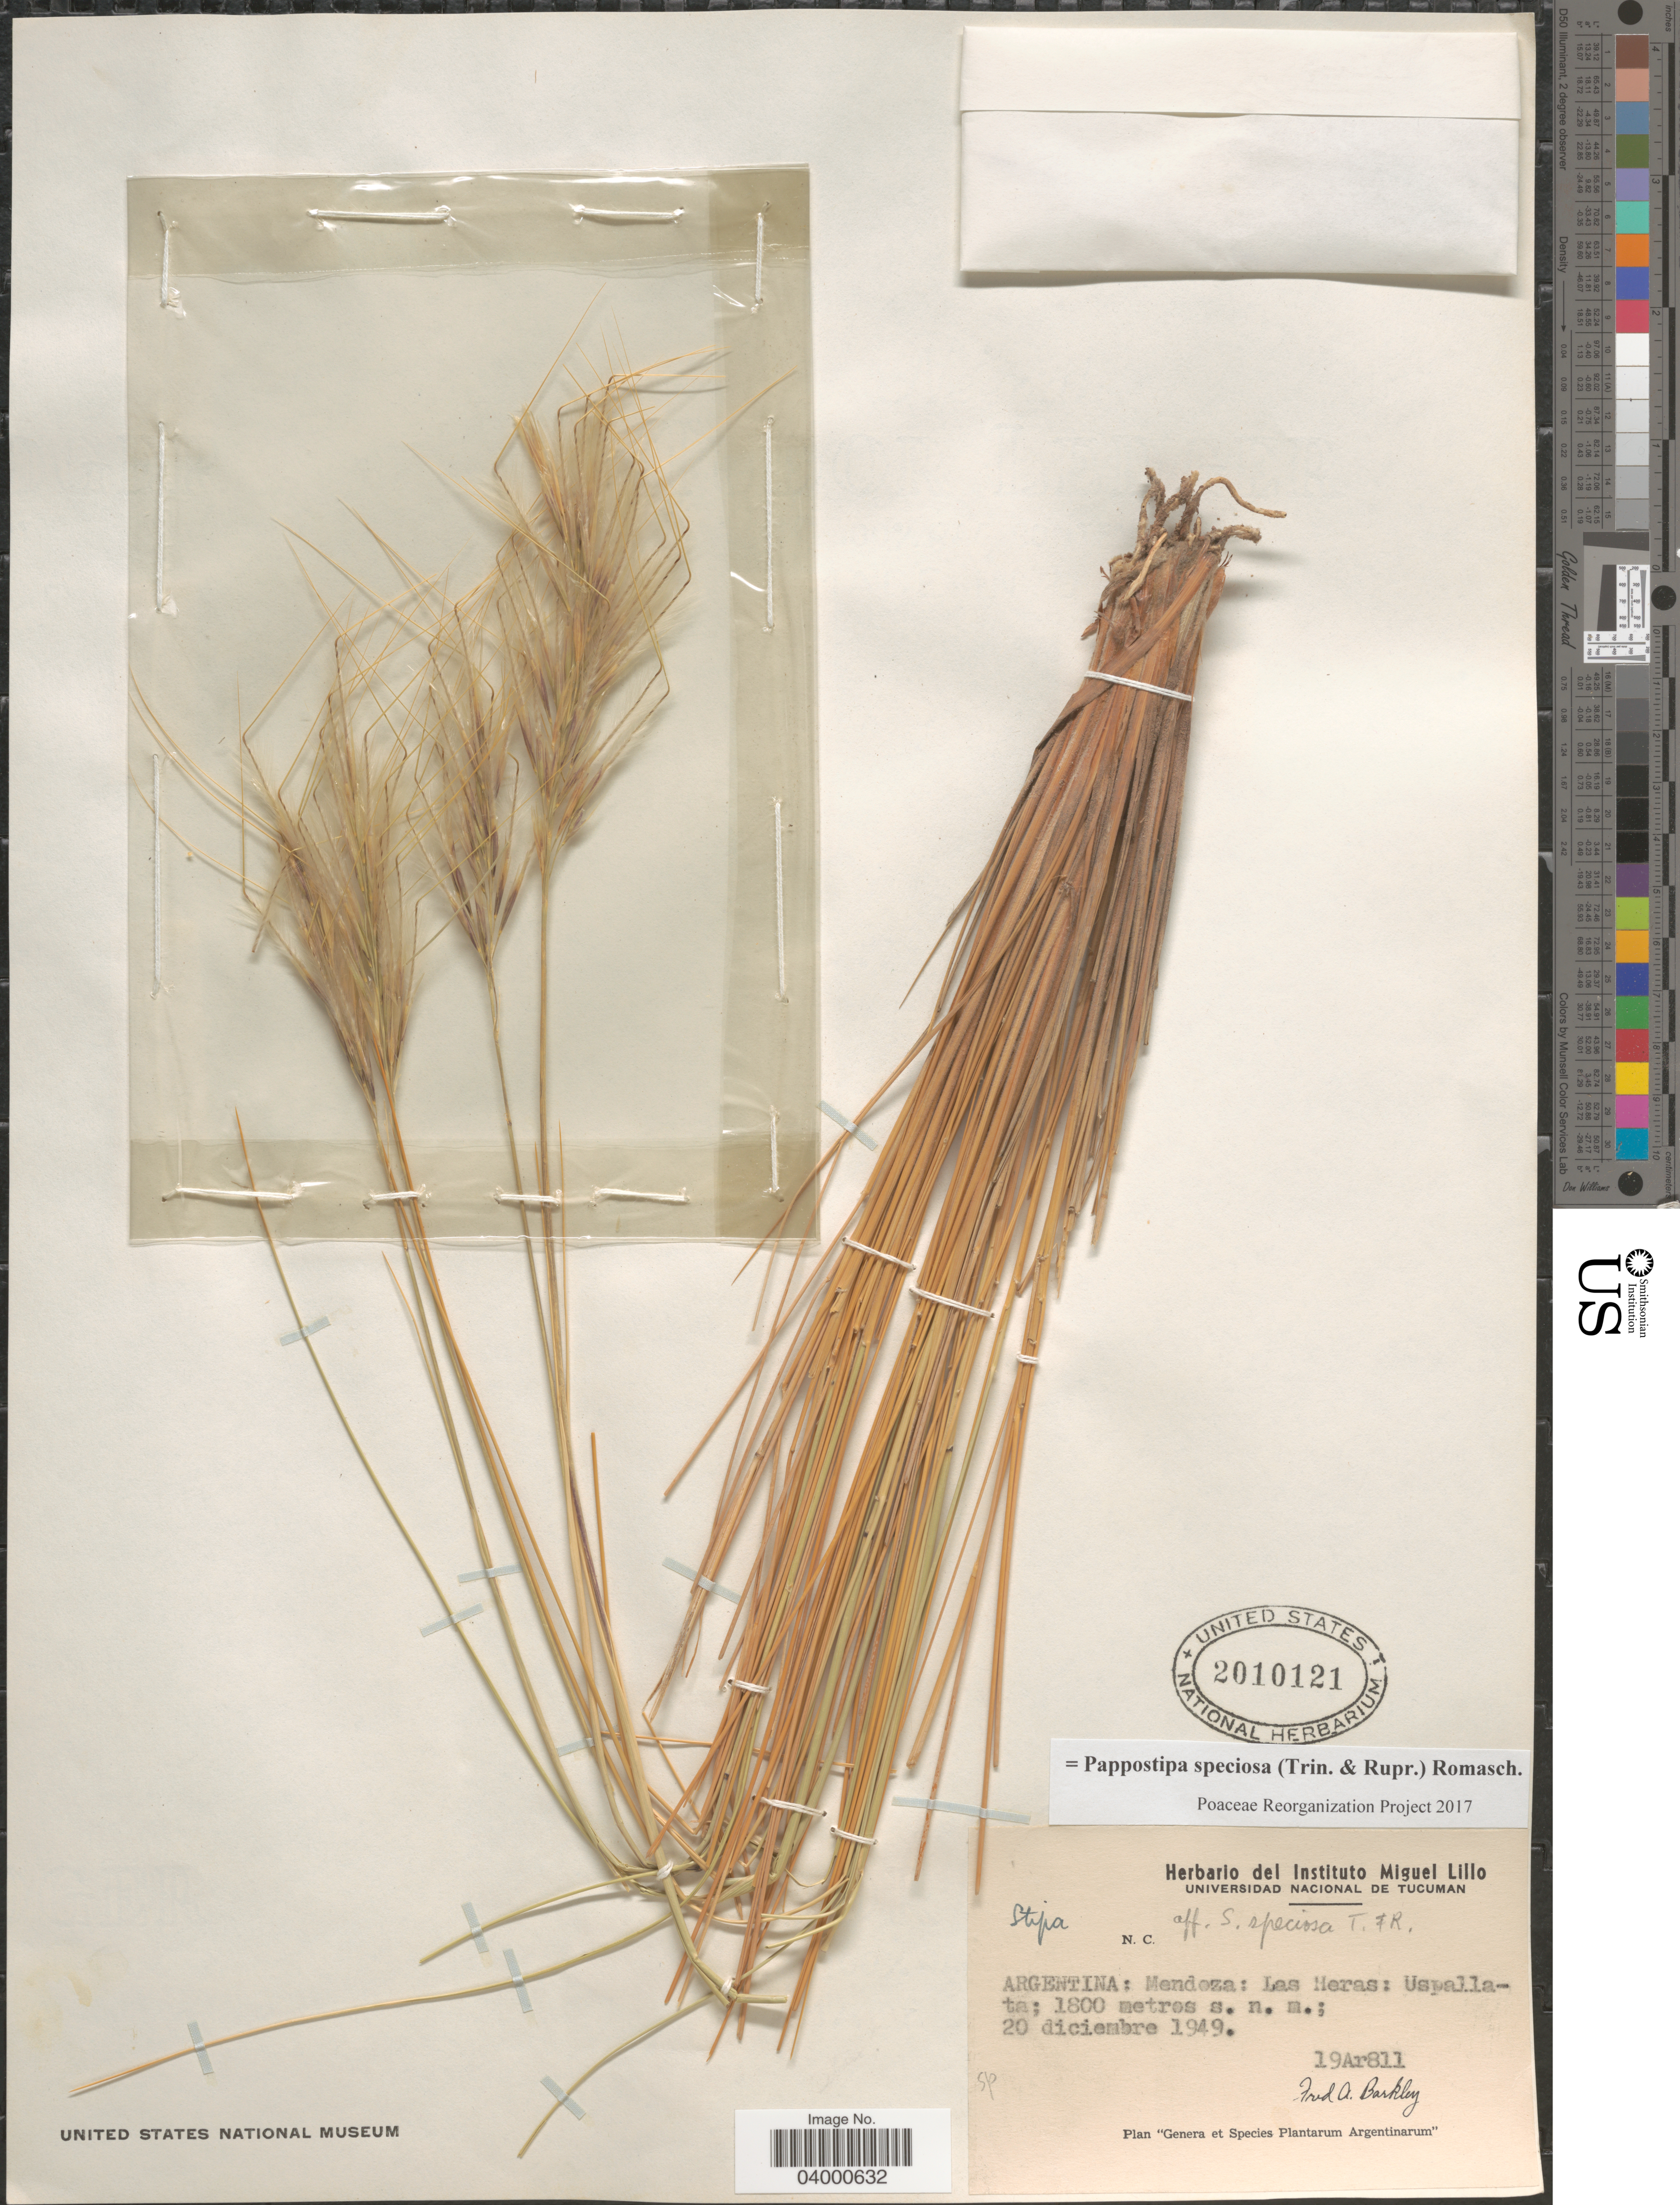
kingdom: Plantae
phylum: Tracheophyta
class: Liliopsida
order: Poales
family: Poaceae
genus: Pappostipa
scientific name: Pappostipa speciosa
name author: (Trin. & Rupr.) Romasch.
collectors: F. A. Barkley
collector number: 19Ar811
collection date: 1949-12-20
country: Argentina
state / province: Mendoza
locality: Las Heras: Uspallata.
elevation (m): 1800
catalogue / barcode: US 2010121